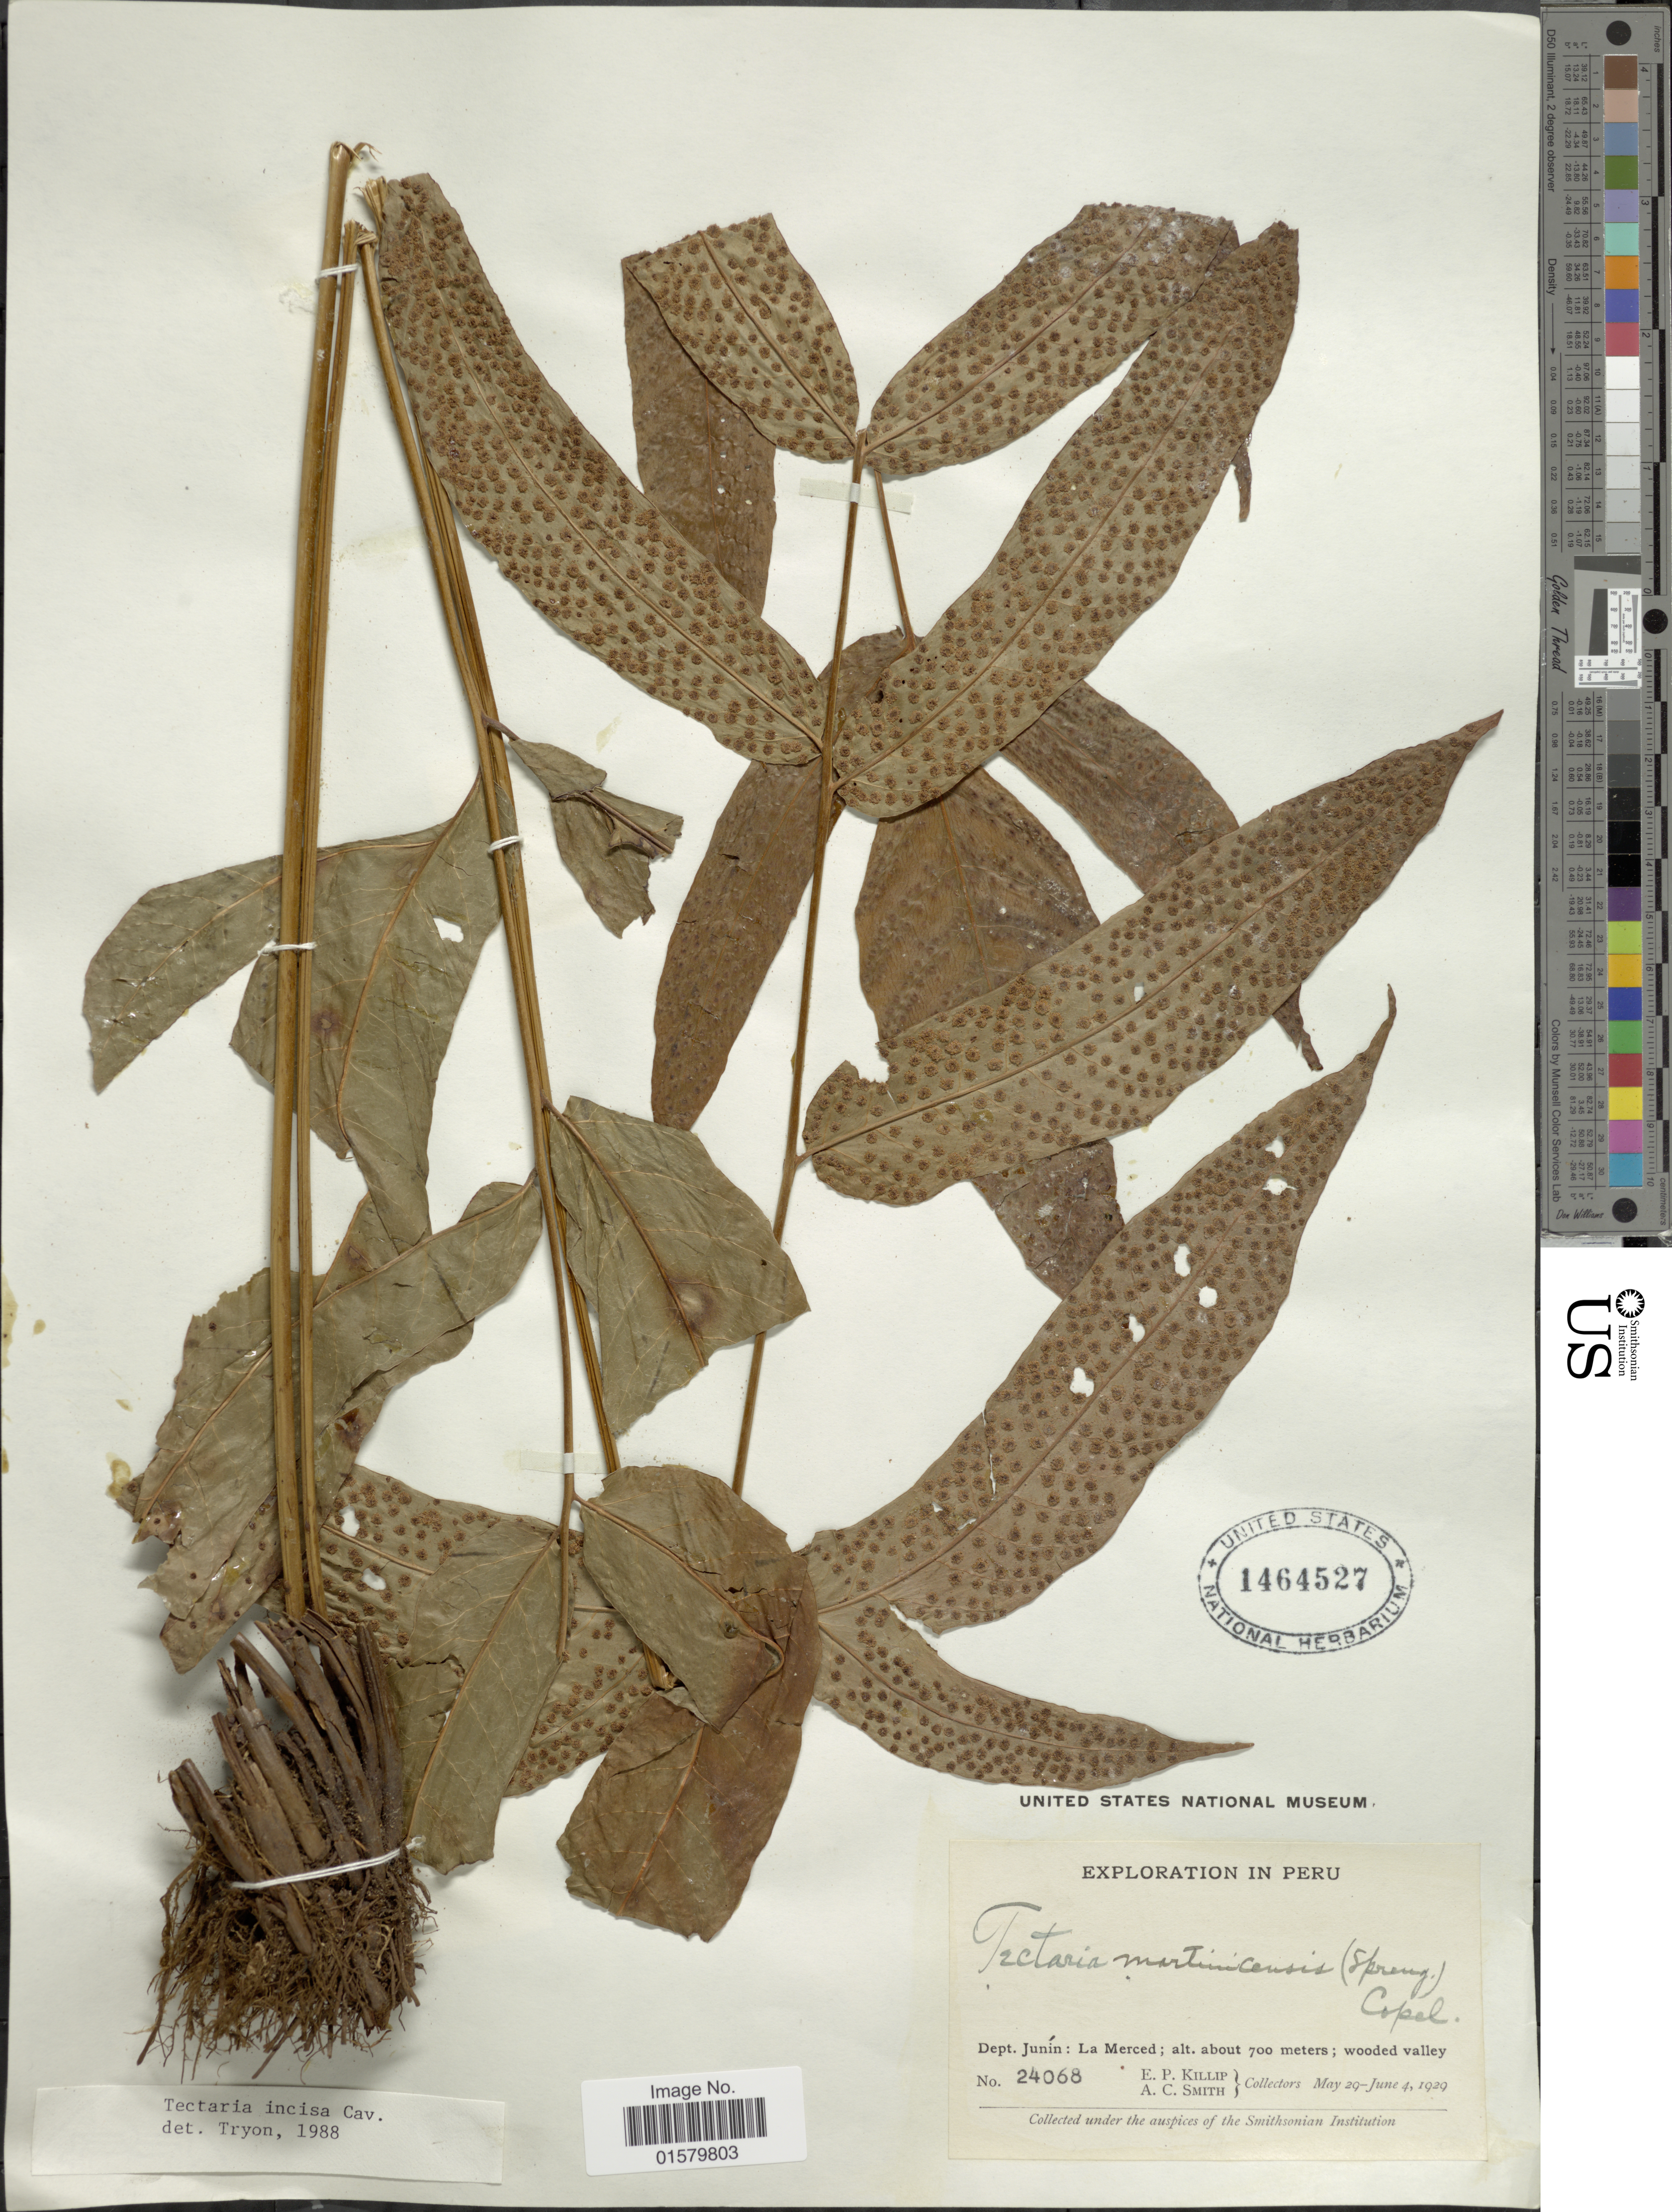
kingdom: Plantae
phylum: Tracheophyta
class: Polypodiopsida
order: Polypodiales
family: Tectariaceae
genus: Tectaria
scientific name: Tectaria incisa var. incisa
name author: Cav.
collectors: E. P. Killip & A. C. Smith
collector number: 24068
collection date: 1929-05-29/1929-06-04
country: Peru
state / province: Junín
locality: Dept. Junin: La Merced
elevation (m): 700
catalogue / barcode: US 1464527